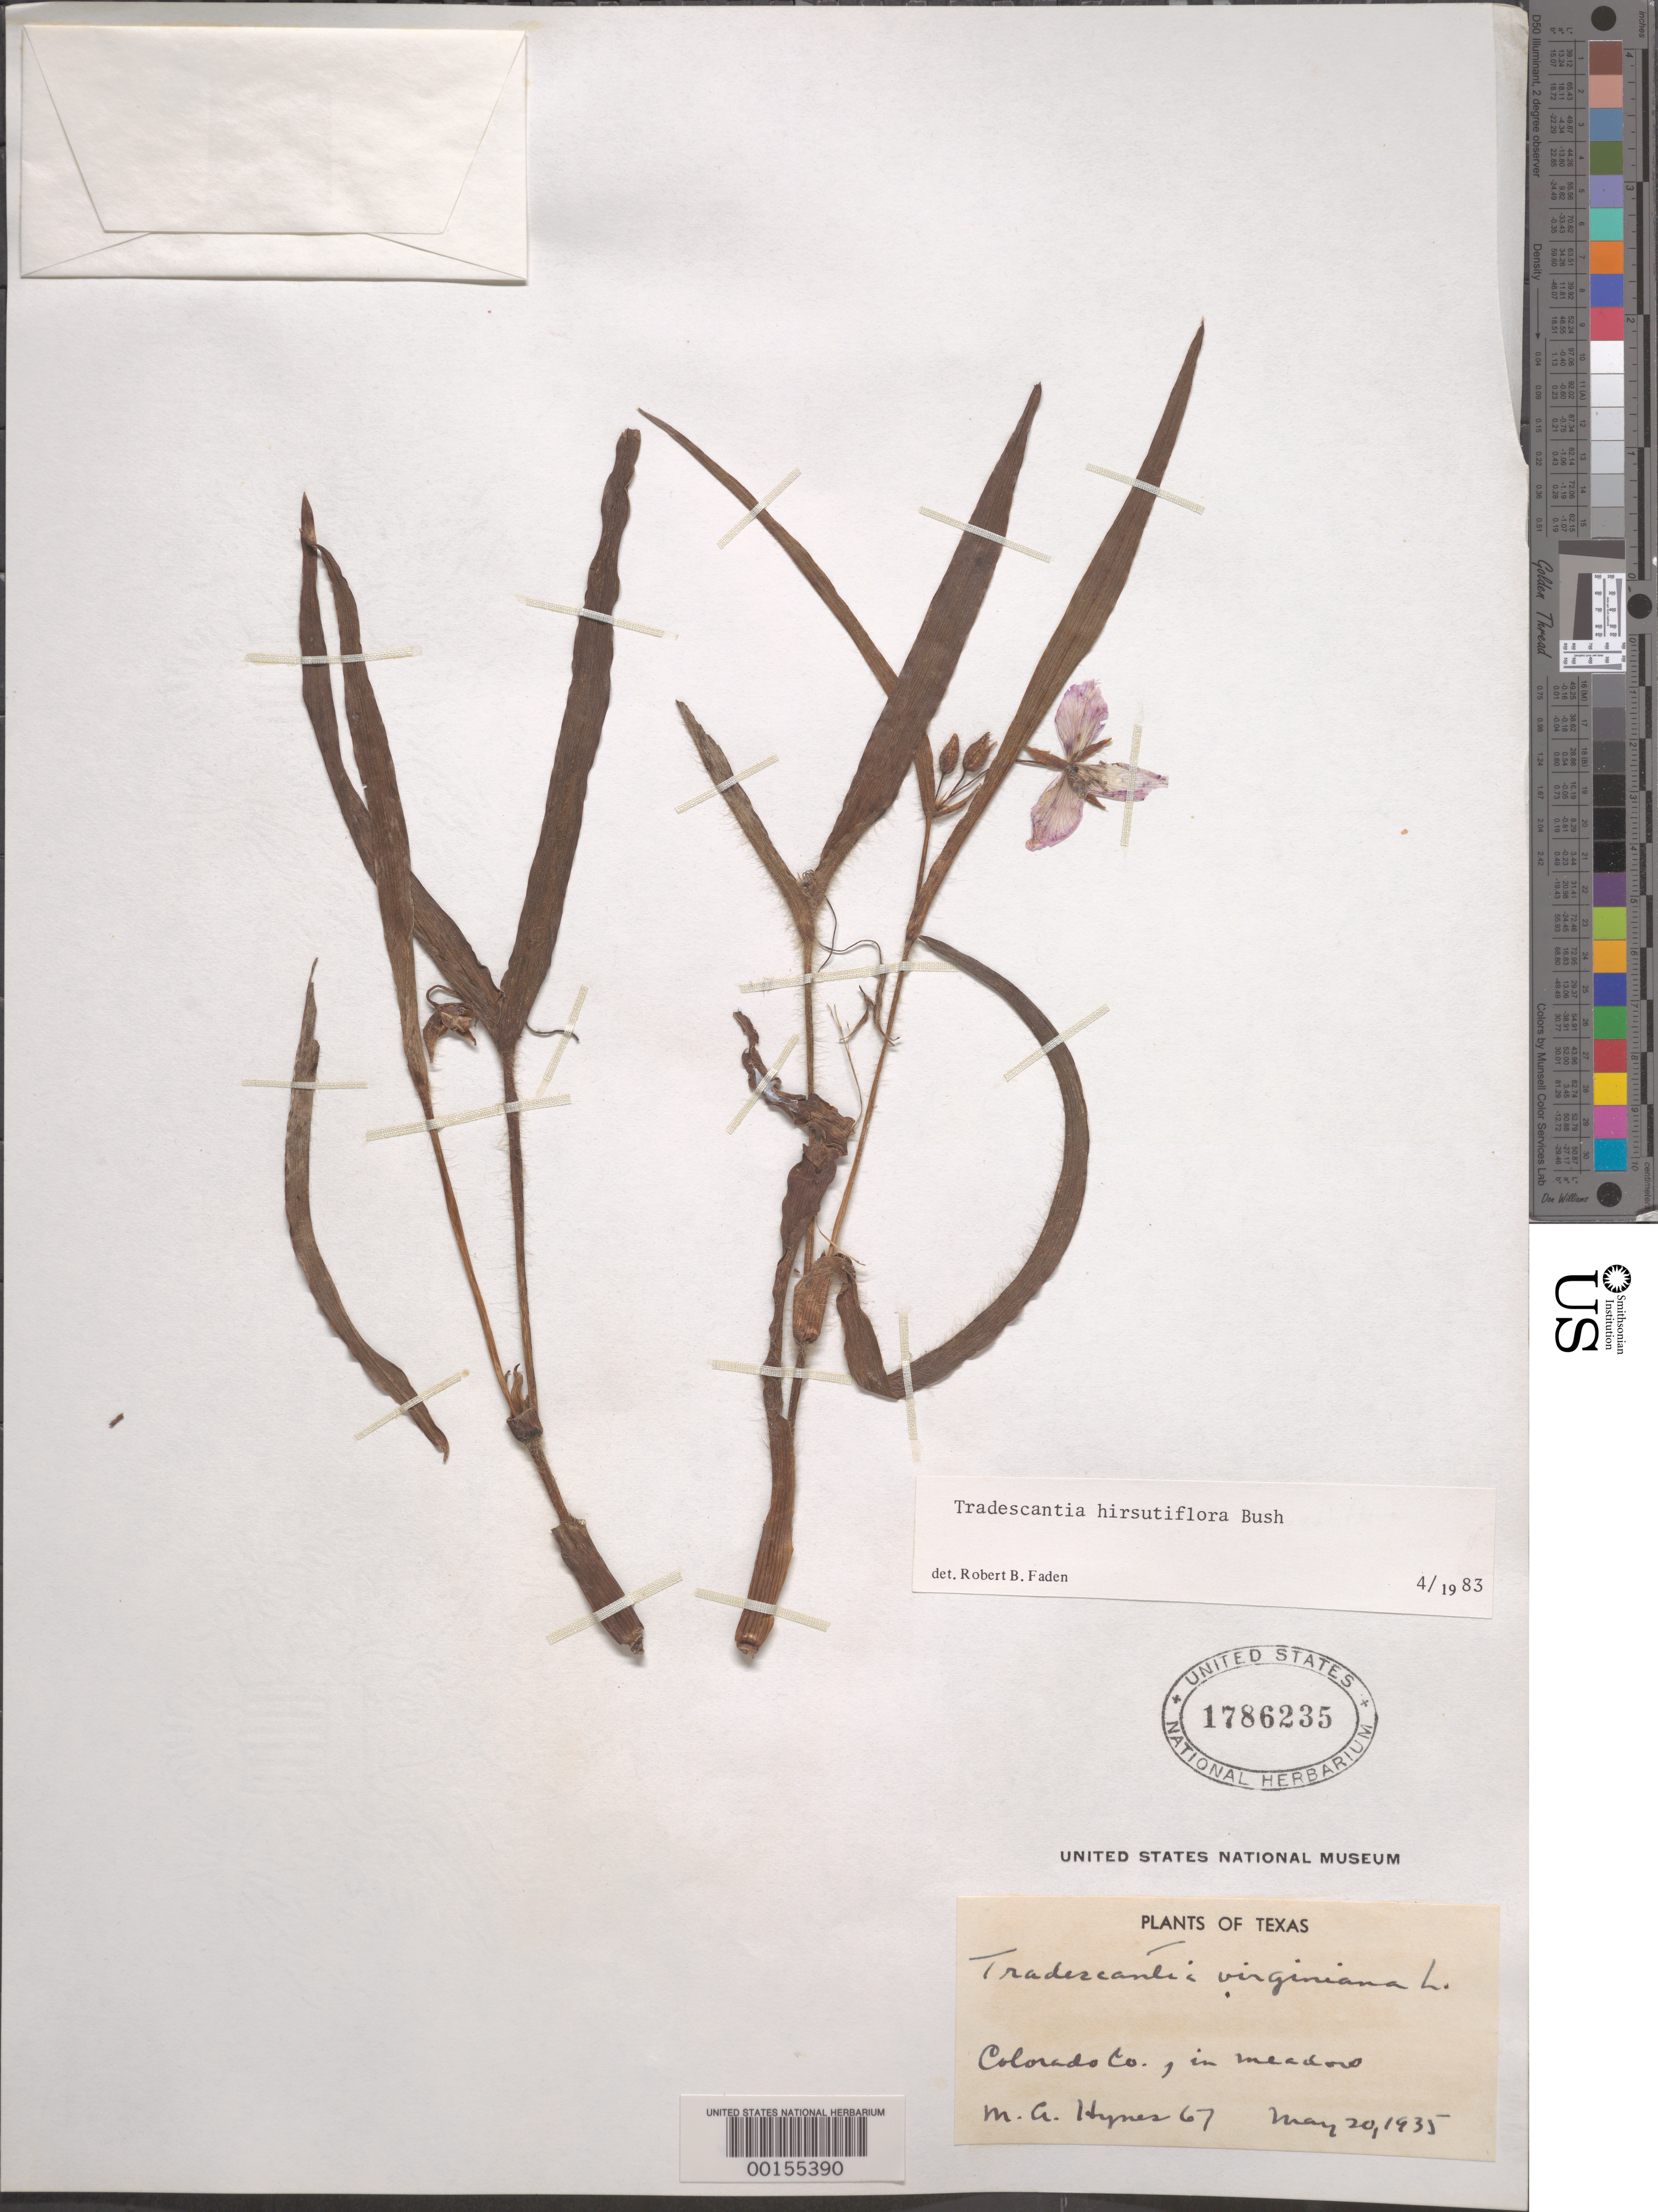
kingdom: Plantae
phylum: Tracheophyta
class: Liliopsida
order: Commelinales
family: Commelinaceae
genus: Tradescantia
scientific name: Tradescantia hirsutiflora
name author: Bush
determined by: Faden, Robert B., (US), Smithsonian Institution - National Museum of Natural History (UNITED STATES)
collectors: M. Hynes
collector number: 67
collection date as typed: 20 May 1935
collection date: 1935-05-20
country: United States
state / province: Texas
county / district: Colorado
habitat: Meadow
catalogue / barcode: US 1786235